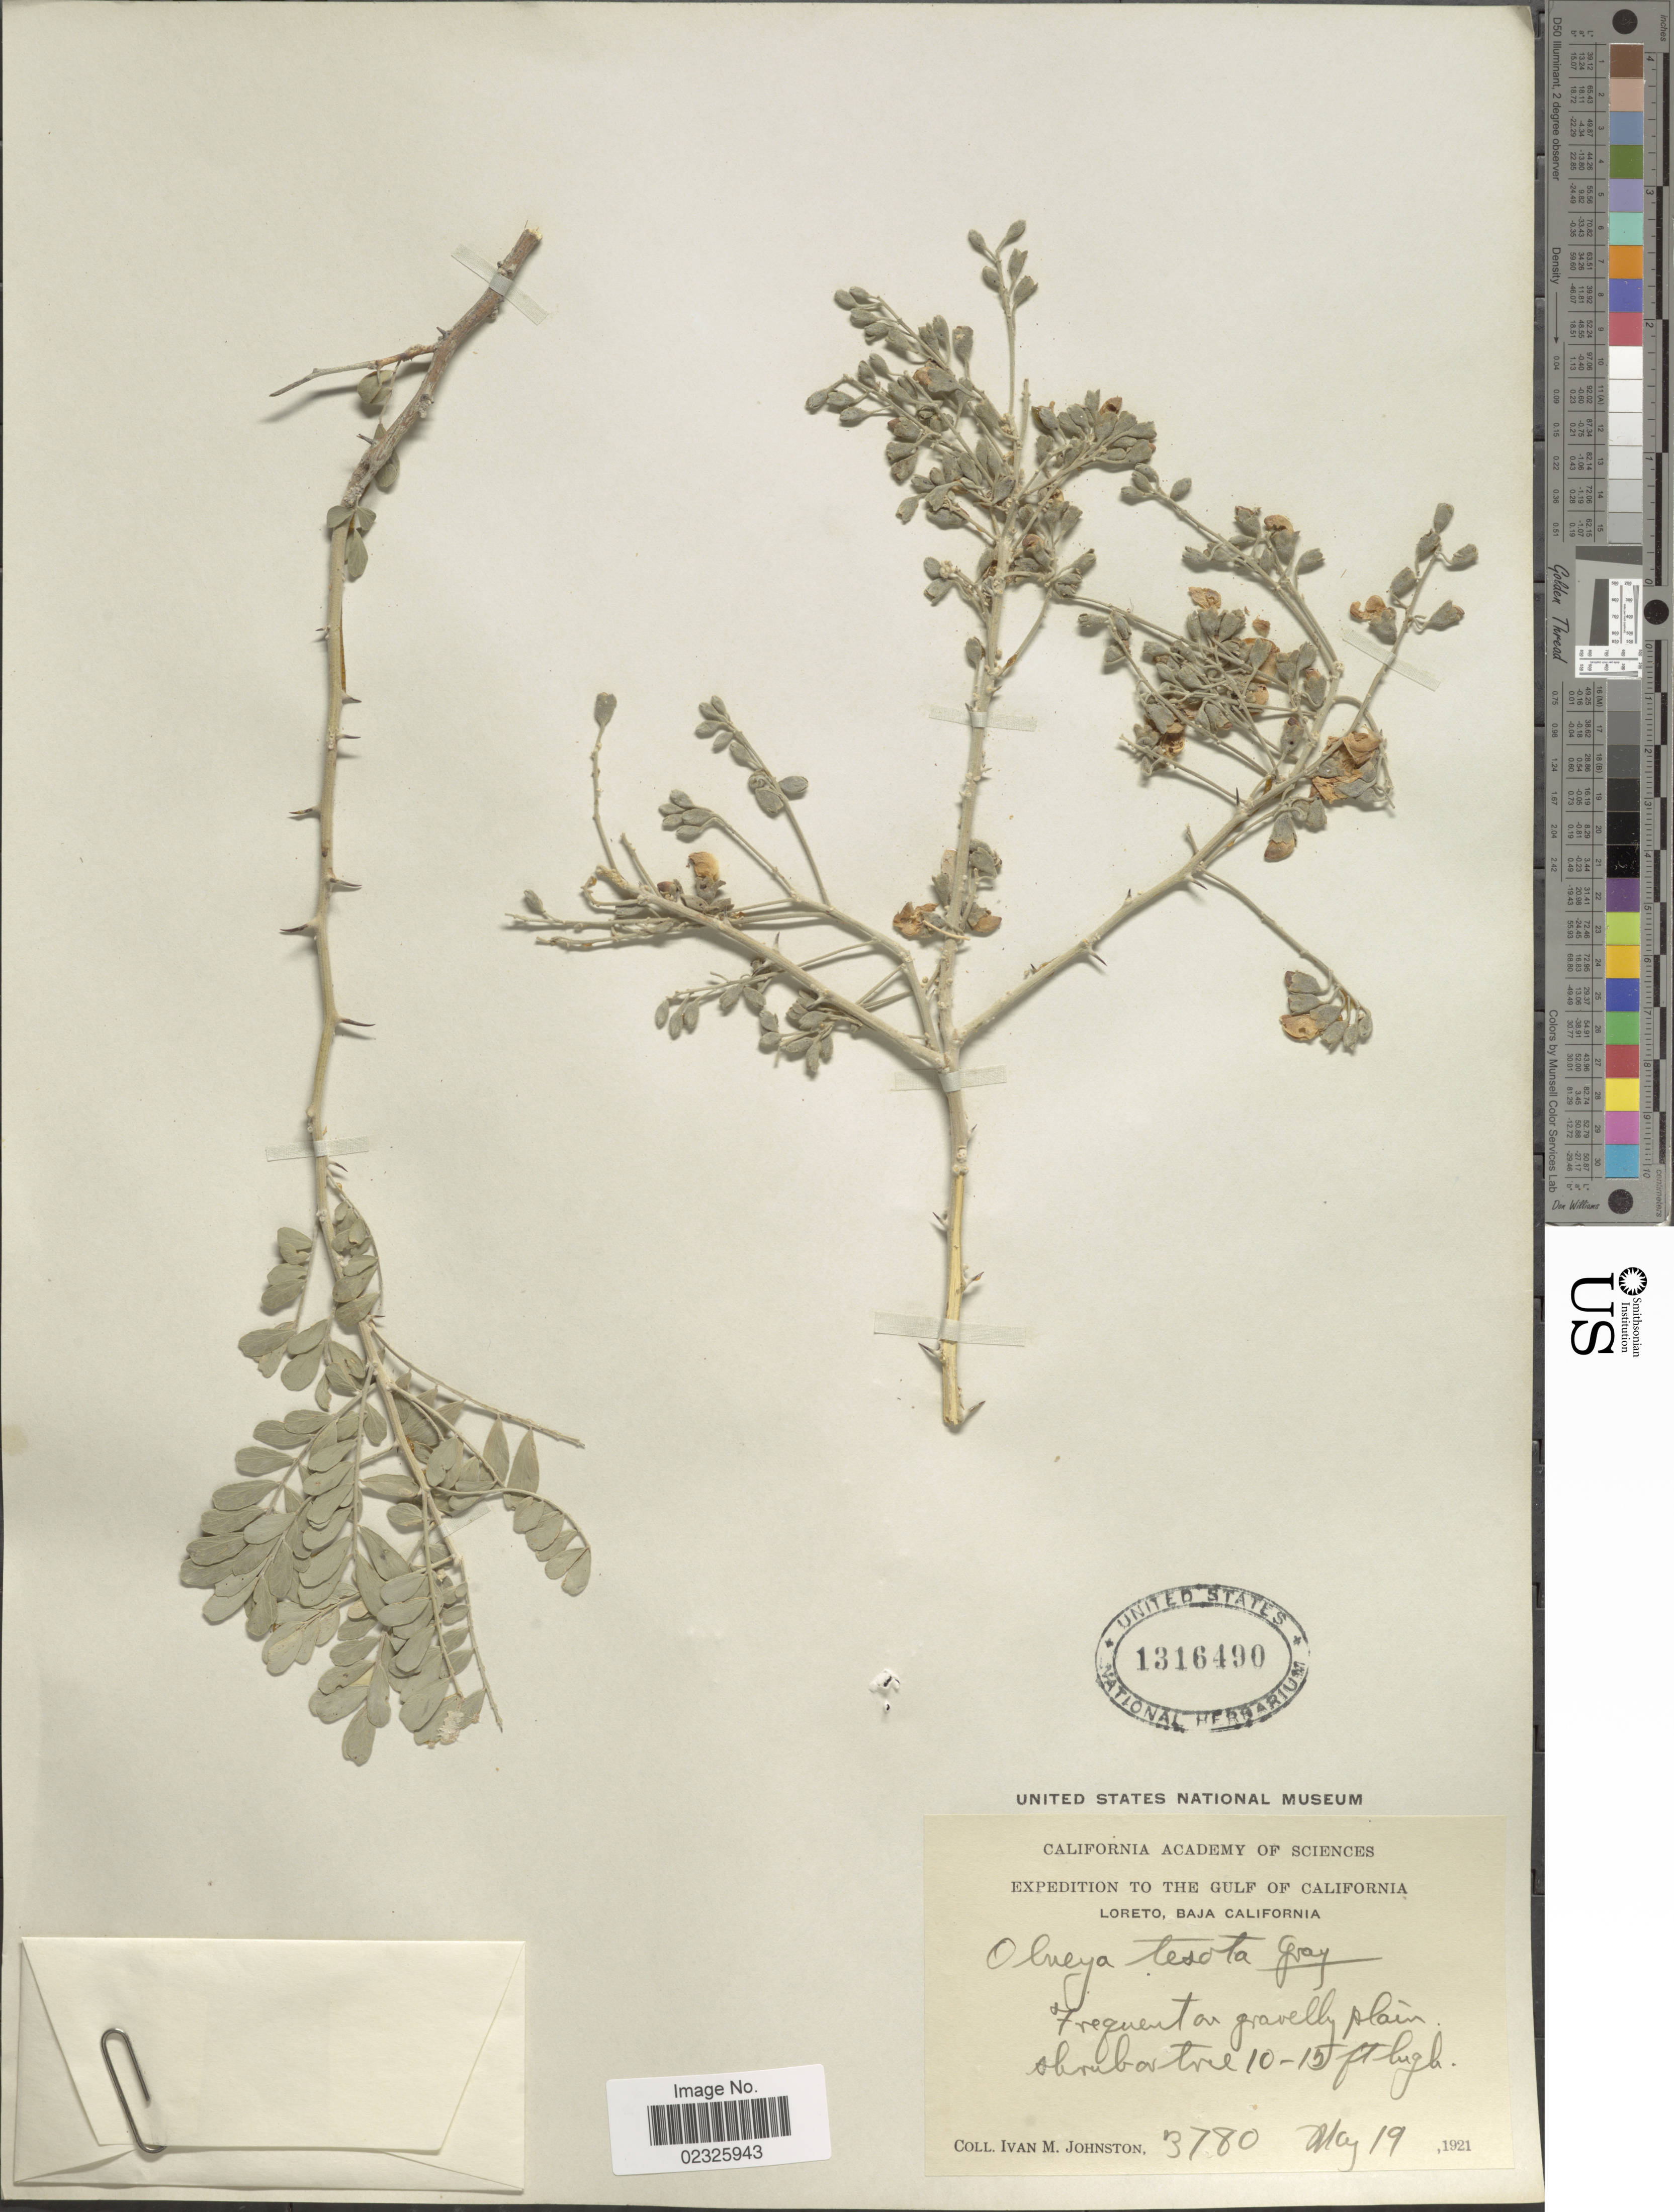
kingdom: Plantae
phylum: Tracheophyta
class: Magnoliopsida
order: Fabales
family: Fabaceae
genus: Olneya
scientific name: Olneya tesota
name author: A. Gray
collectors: I.M. Johnston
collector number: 3780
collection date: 1921-05-19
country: Mexico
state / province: Baja California Sur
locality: The Gulf of California, Loreto, frequent on gravelly plain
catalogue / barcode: US 1316490